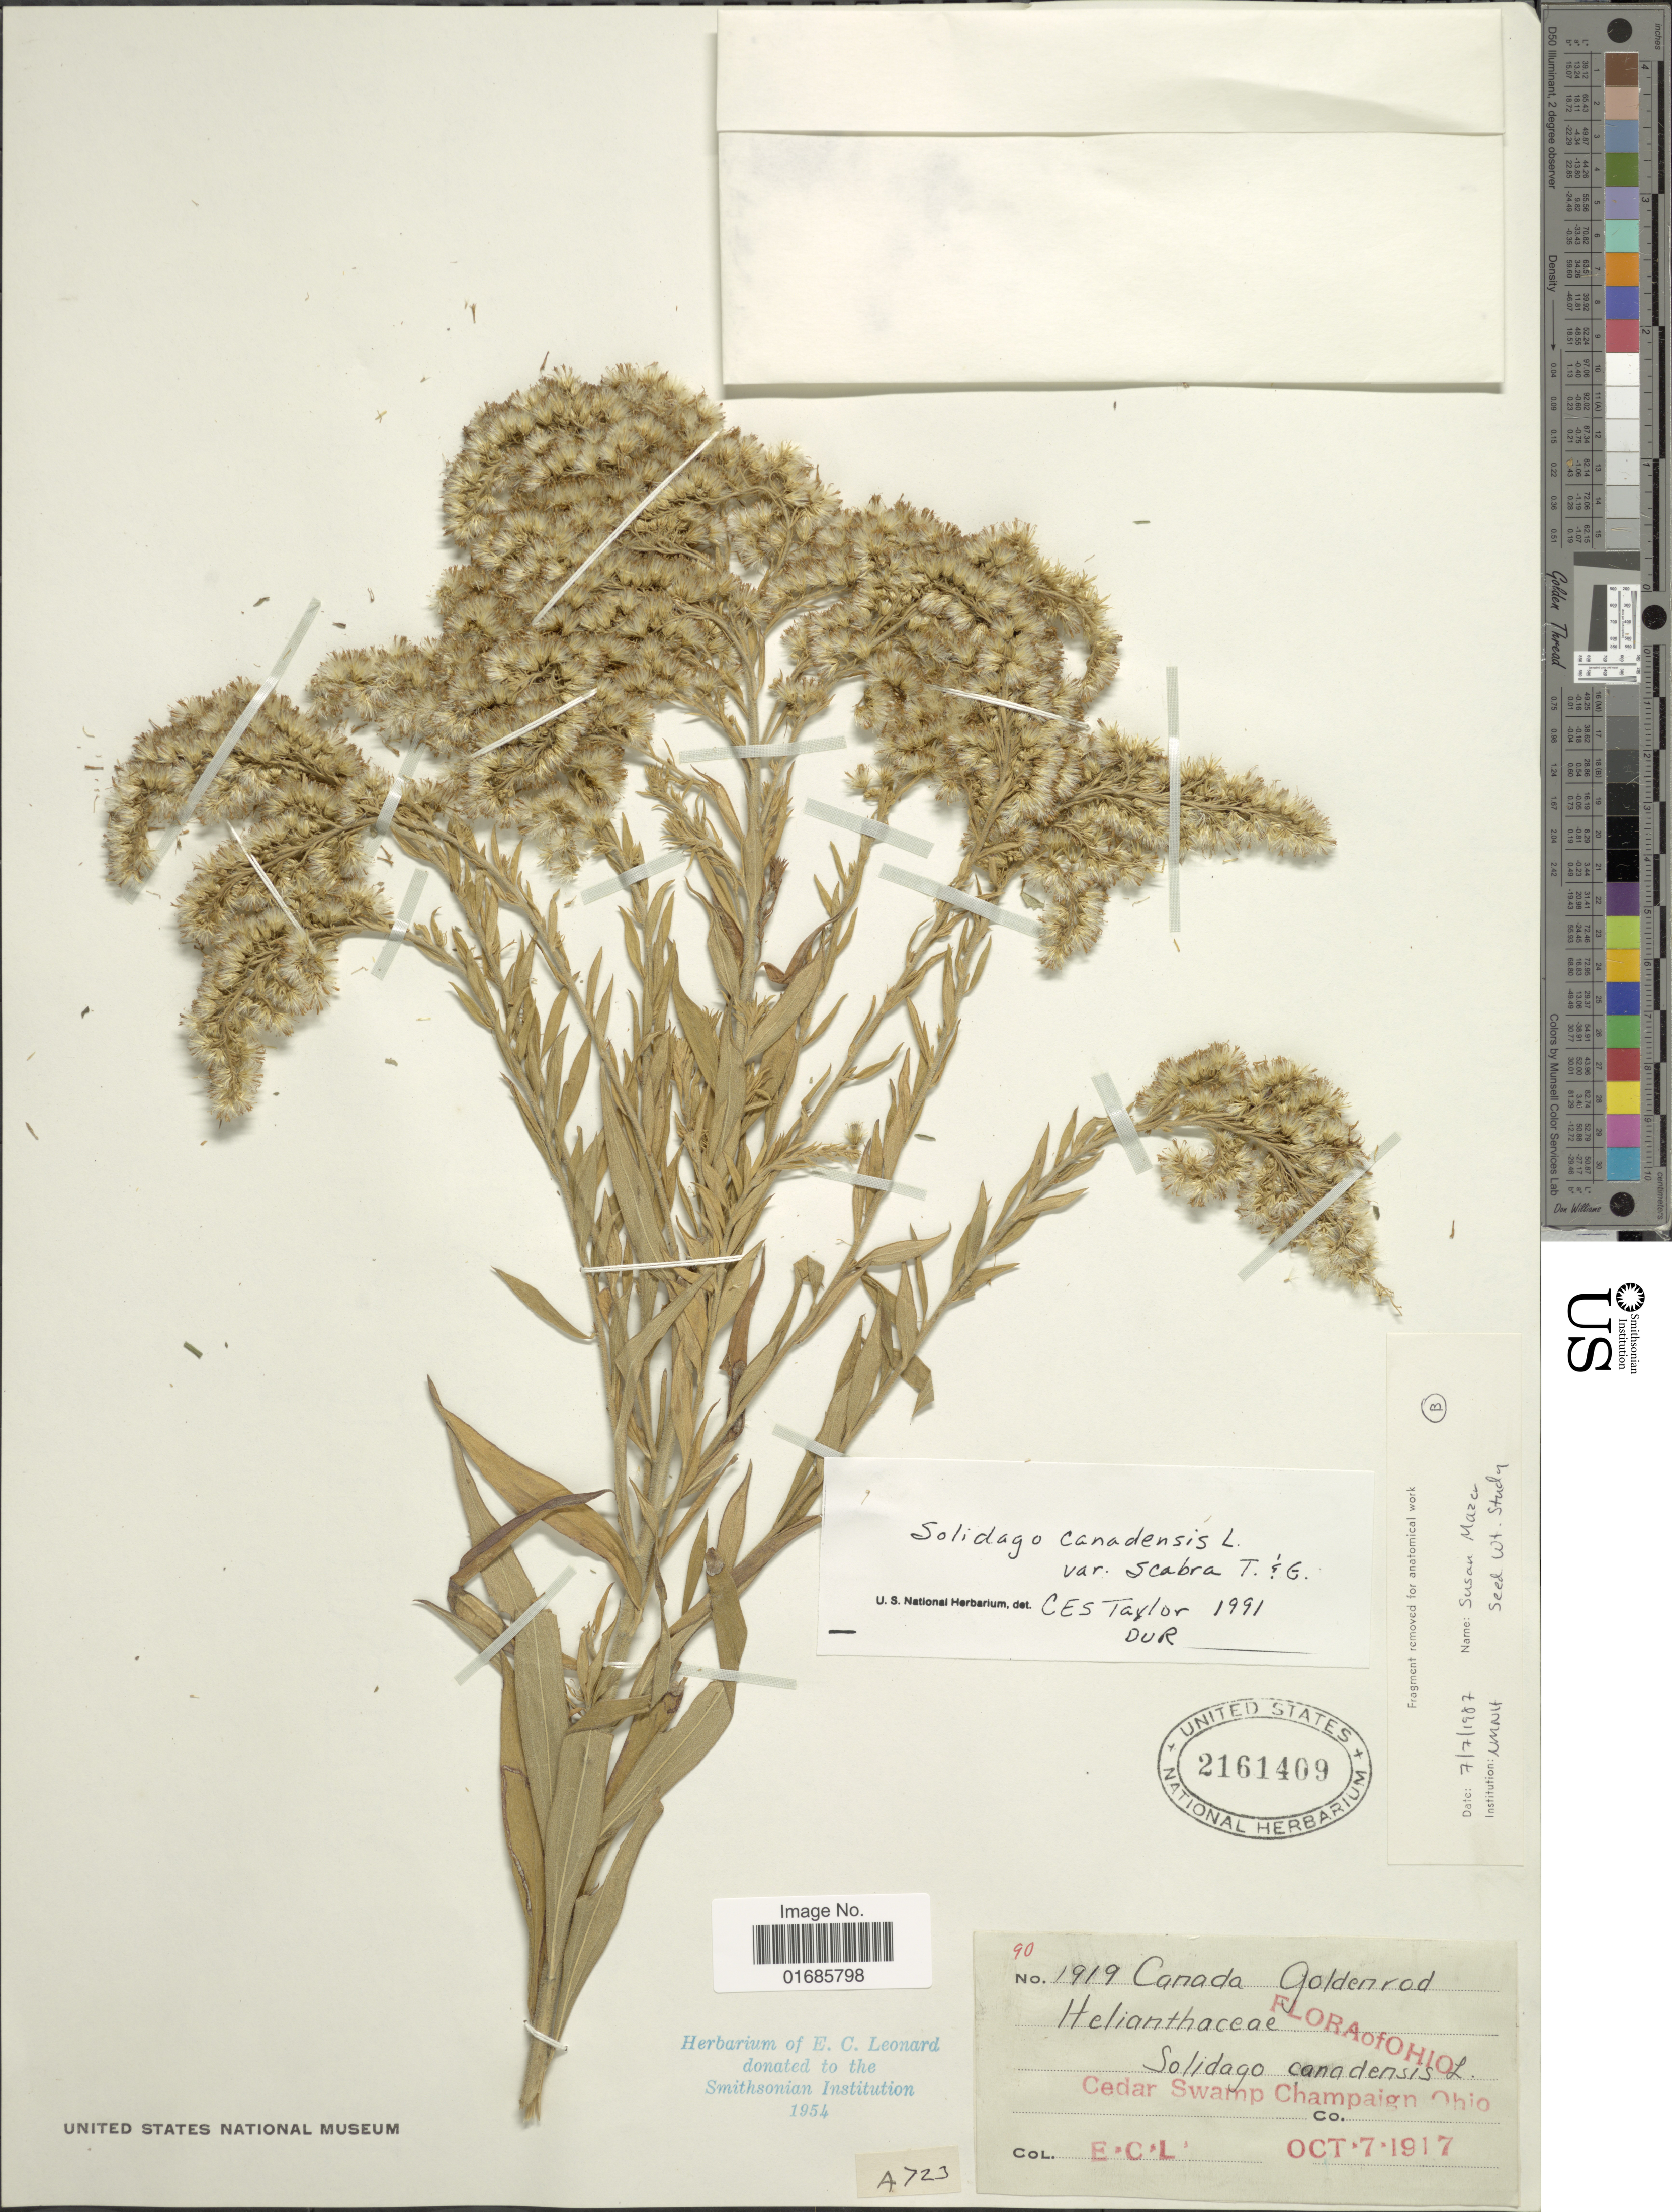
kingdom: Plantae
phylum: Tracheophyta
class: Magnoliopsida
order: Asterales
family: Asteraceae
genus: Solidago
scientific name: Solidago canadensis var. scabra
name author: (Muhl. ex Willd.) Torr. & A. Gray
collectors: E. C. Leonard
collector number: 1919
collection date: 1917-10-07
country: United States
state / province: Ohio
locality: Cedar Swamp Champaign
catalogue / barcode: US 2161409